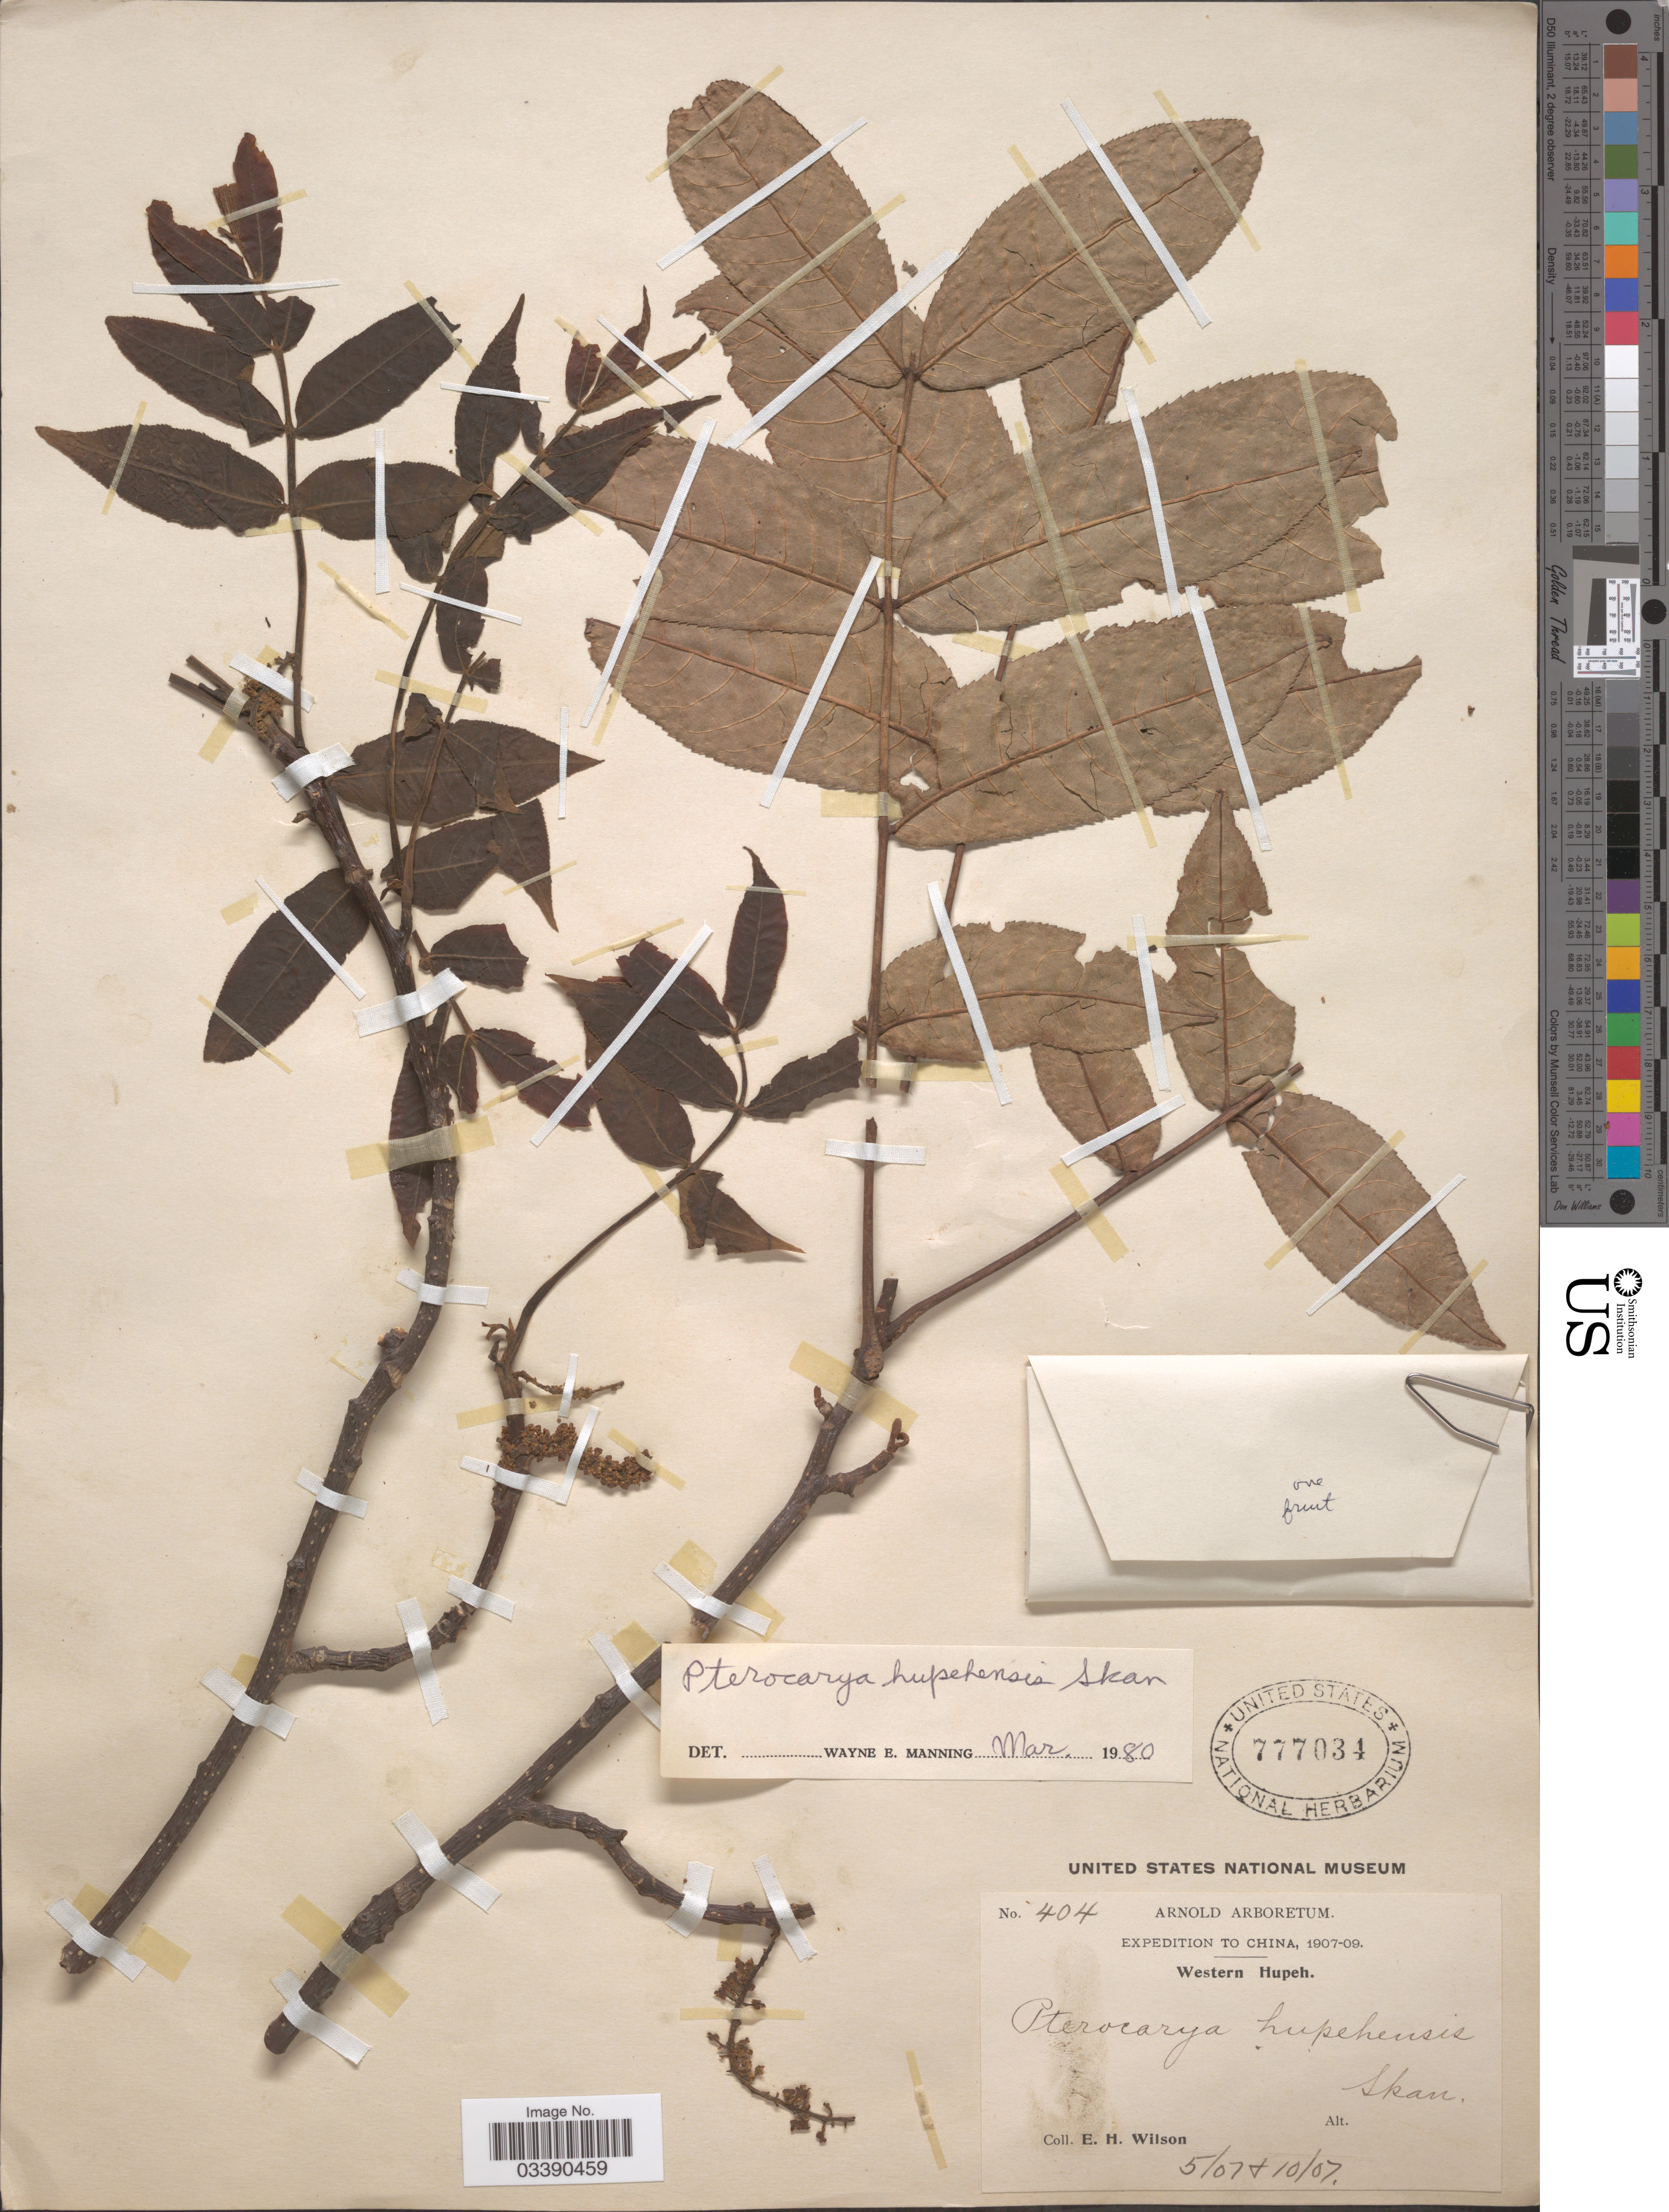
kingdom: Plantae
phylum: Tracheophyta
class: Magnoliopsida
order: Fagales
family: Juglandaceae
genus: Pterocarya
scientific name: Pterocarya hupehensis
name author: Skan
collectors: E. Wilson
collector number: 404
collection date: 1907-05/1907-10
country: China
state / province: Hubei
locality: Western Hupeh.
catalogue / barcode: US 777034